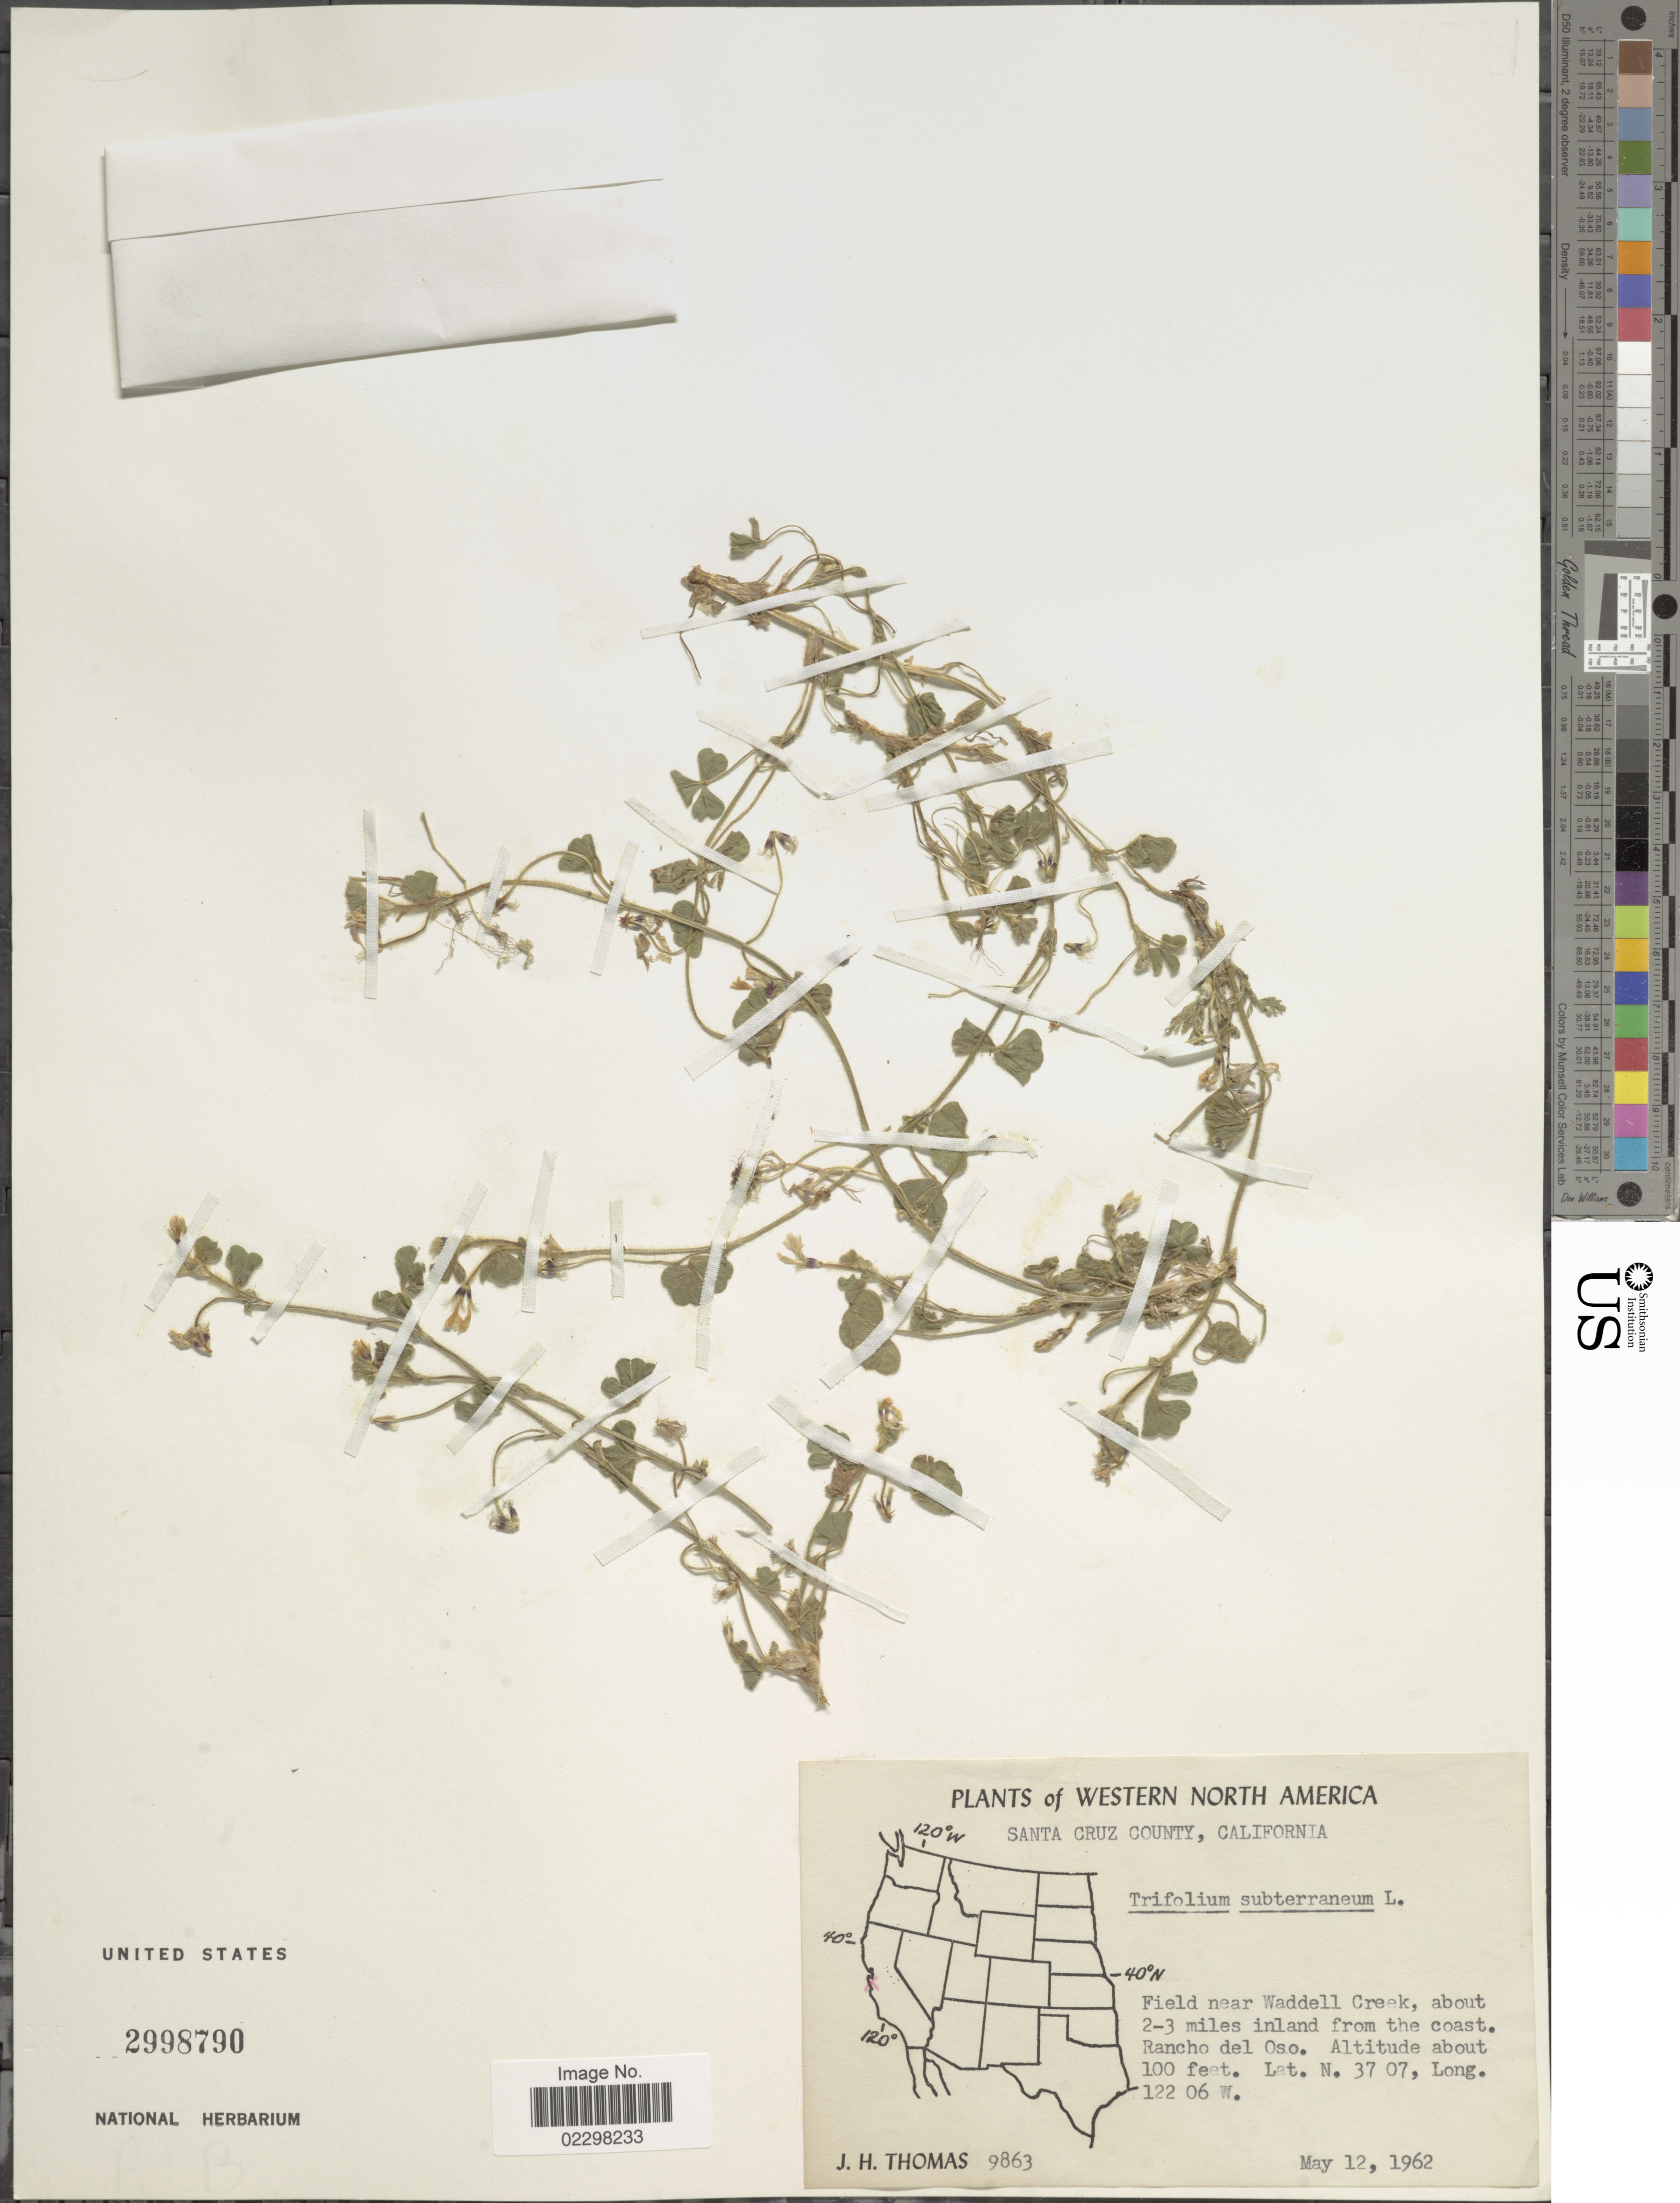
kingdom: Plantae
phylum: Tracheophyta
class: Magnoliopsida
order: Fabales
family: Fabaceae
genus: Trifolium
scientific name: Trifolium subterraneum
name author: L.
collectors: J. H. Thomas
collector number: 9863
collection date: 1962-05-12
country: United States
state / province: California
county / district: Santa Cruz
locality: Western North America. Sant Cruz County, California. Field near Waddell Creek, about 2-3 miles inland from the coast, Rancho del Oso.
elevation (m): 30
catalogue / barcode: US 2998790